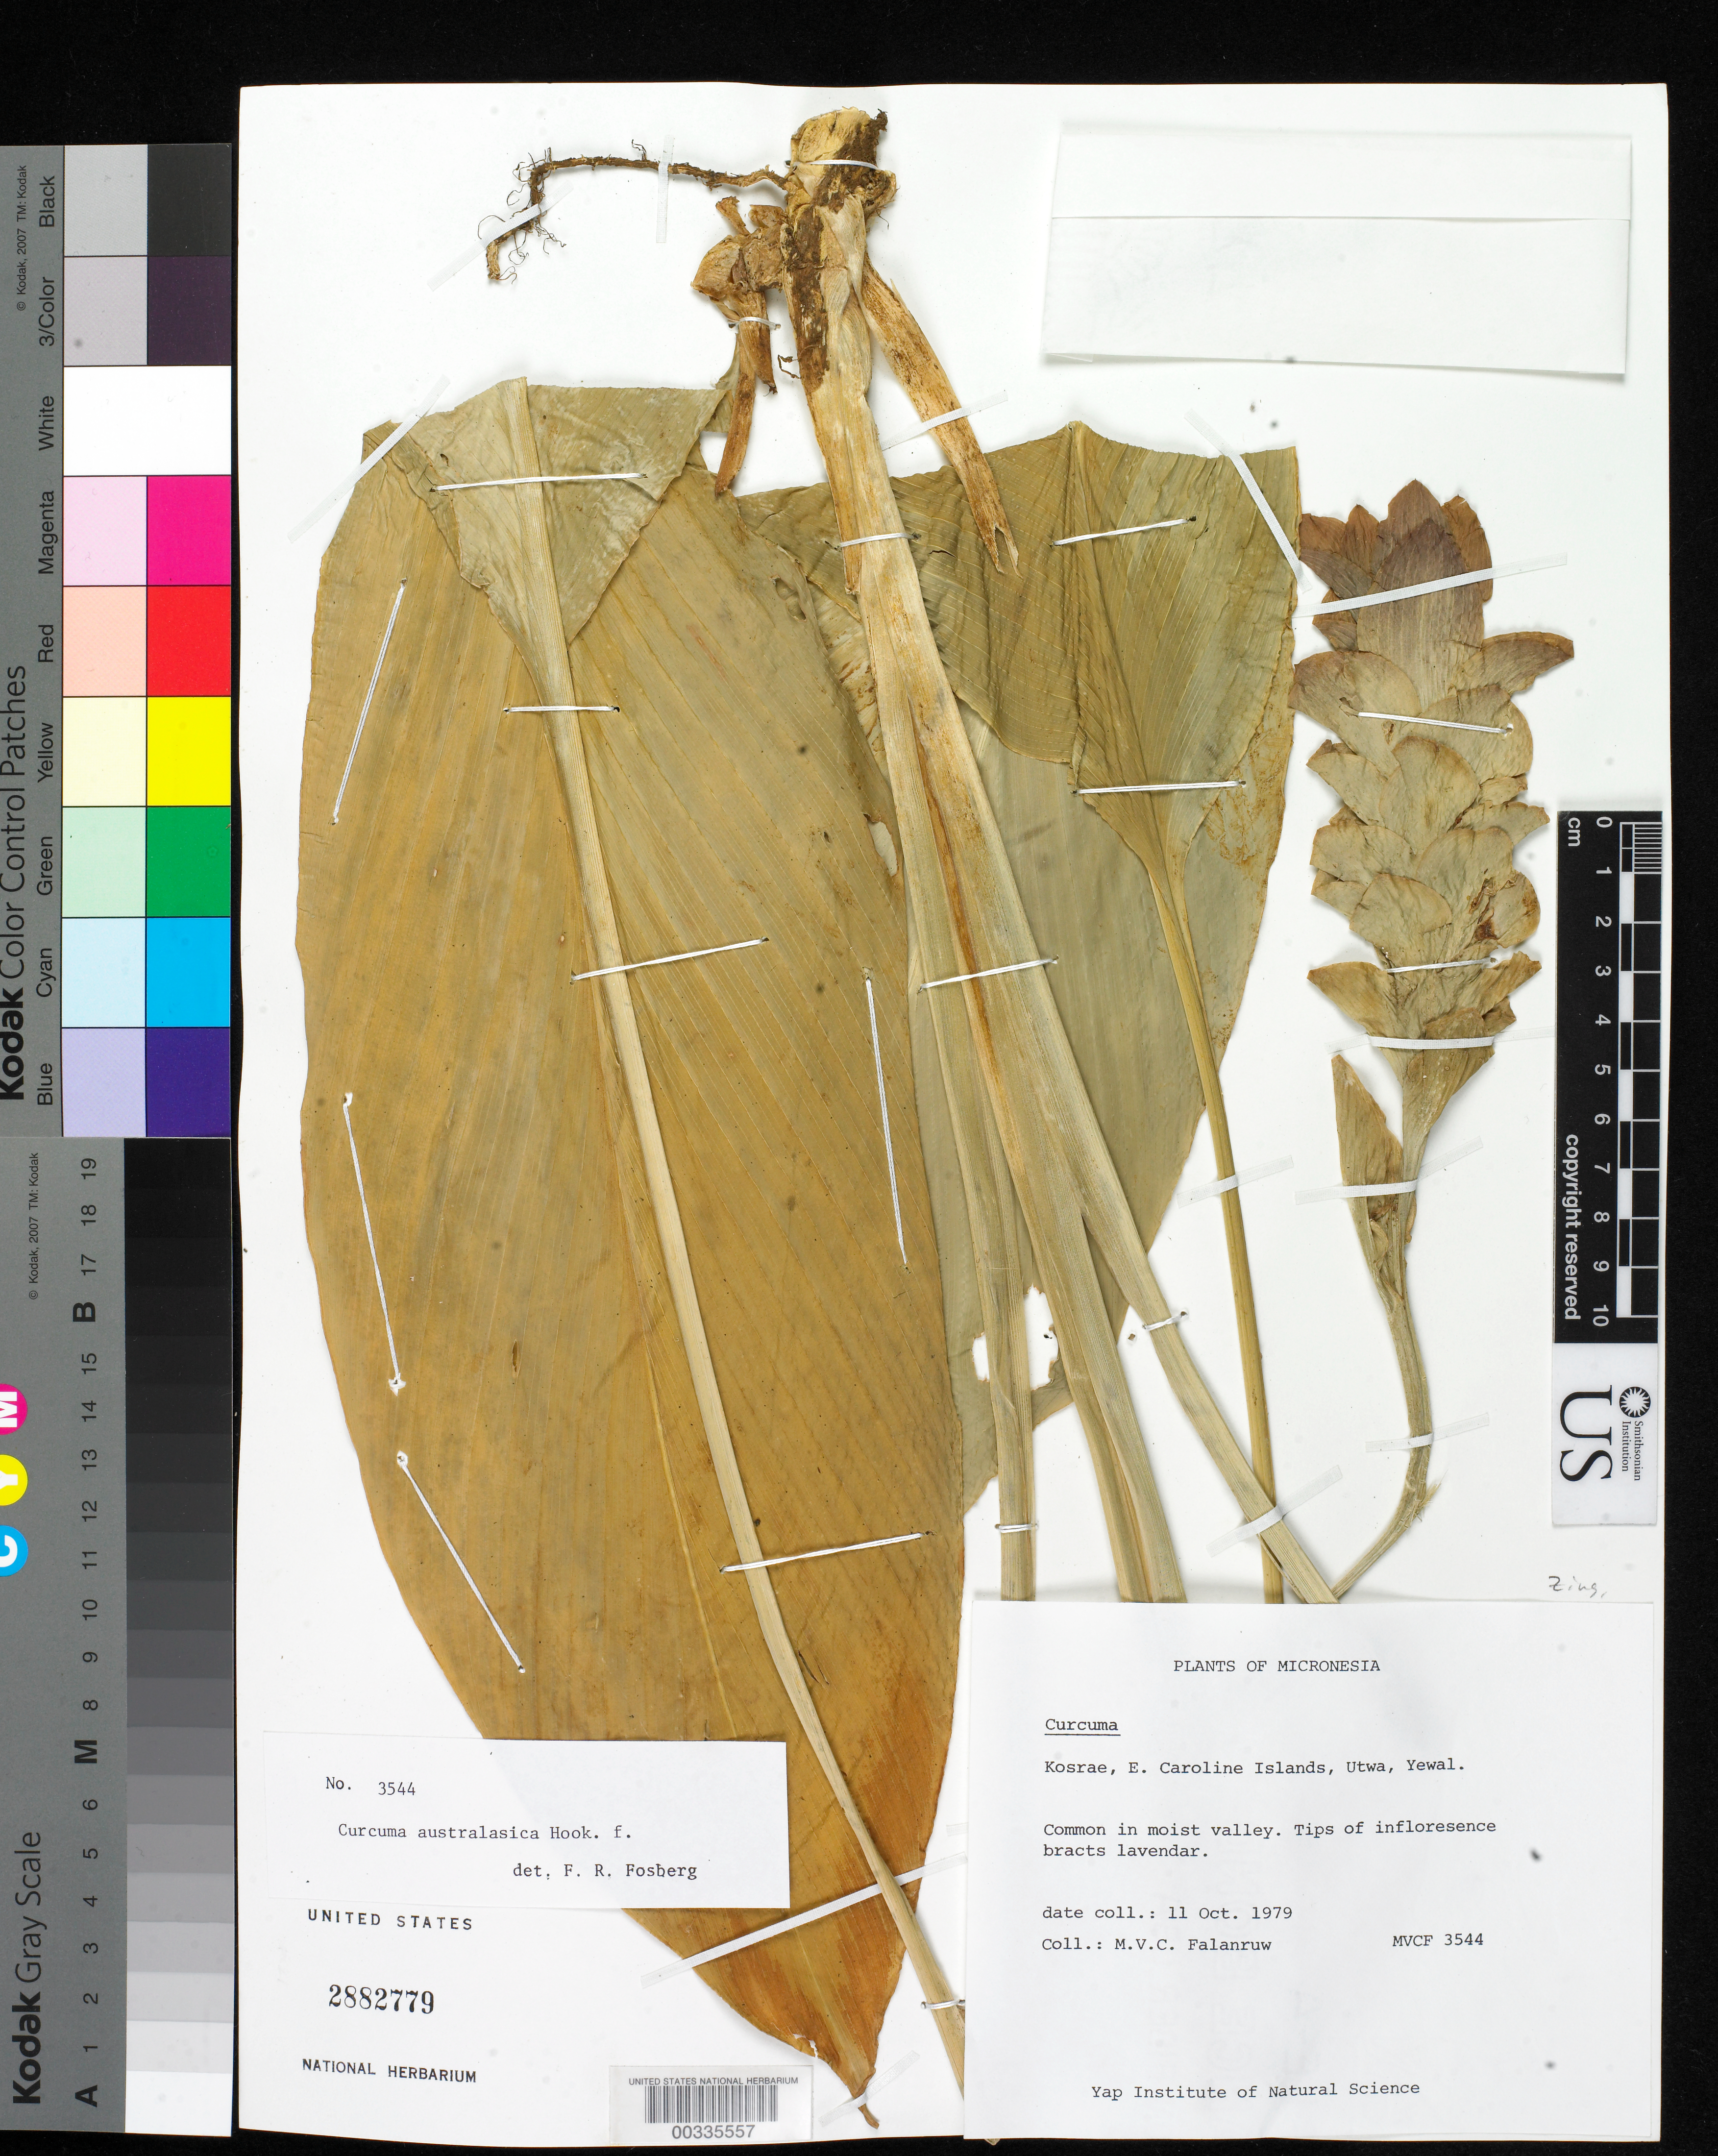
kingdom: Plantae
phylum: Tracheophyta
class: Liliopsida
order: Zingiberales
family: Zingiberaceae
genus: Curcuma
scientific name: Curcuma australasica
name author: Hook. f.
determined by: Fosberg, F. R.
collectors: M. V. Falanruw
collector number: Mvcf 3544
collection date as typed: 11 Oct 1979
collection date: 1979-10-11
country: Micronesia, Federated States of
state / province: Kosrae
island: Kosrae [Kusaie]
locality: E. Caroline Islands, Utwa, Yewal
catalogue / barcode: US 2882779